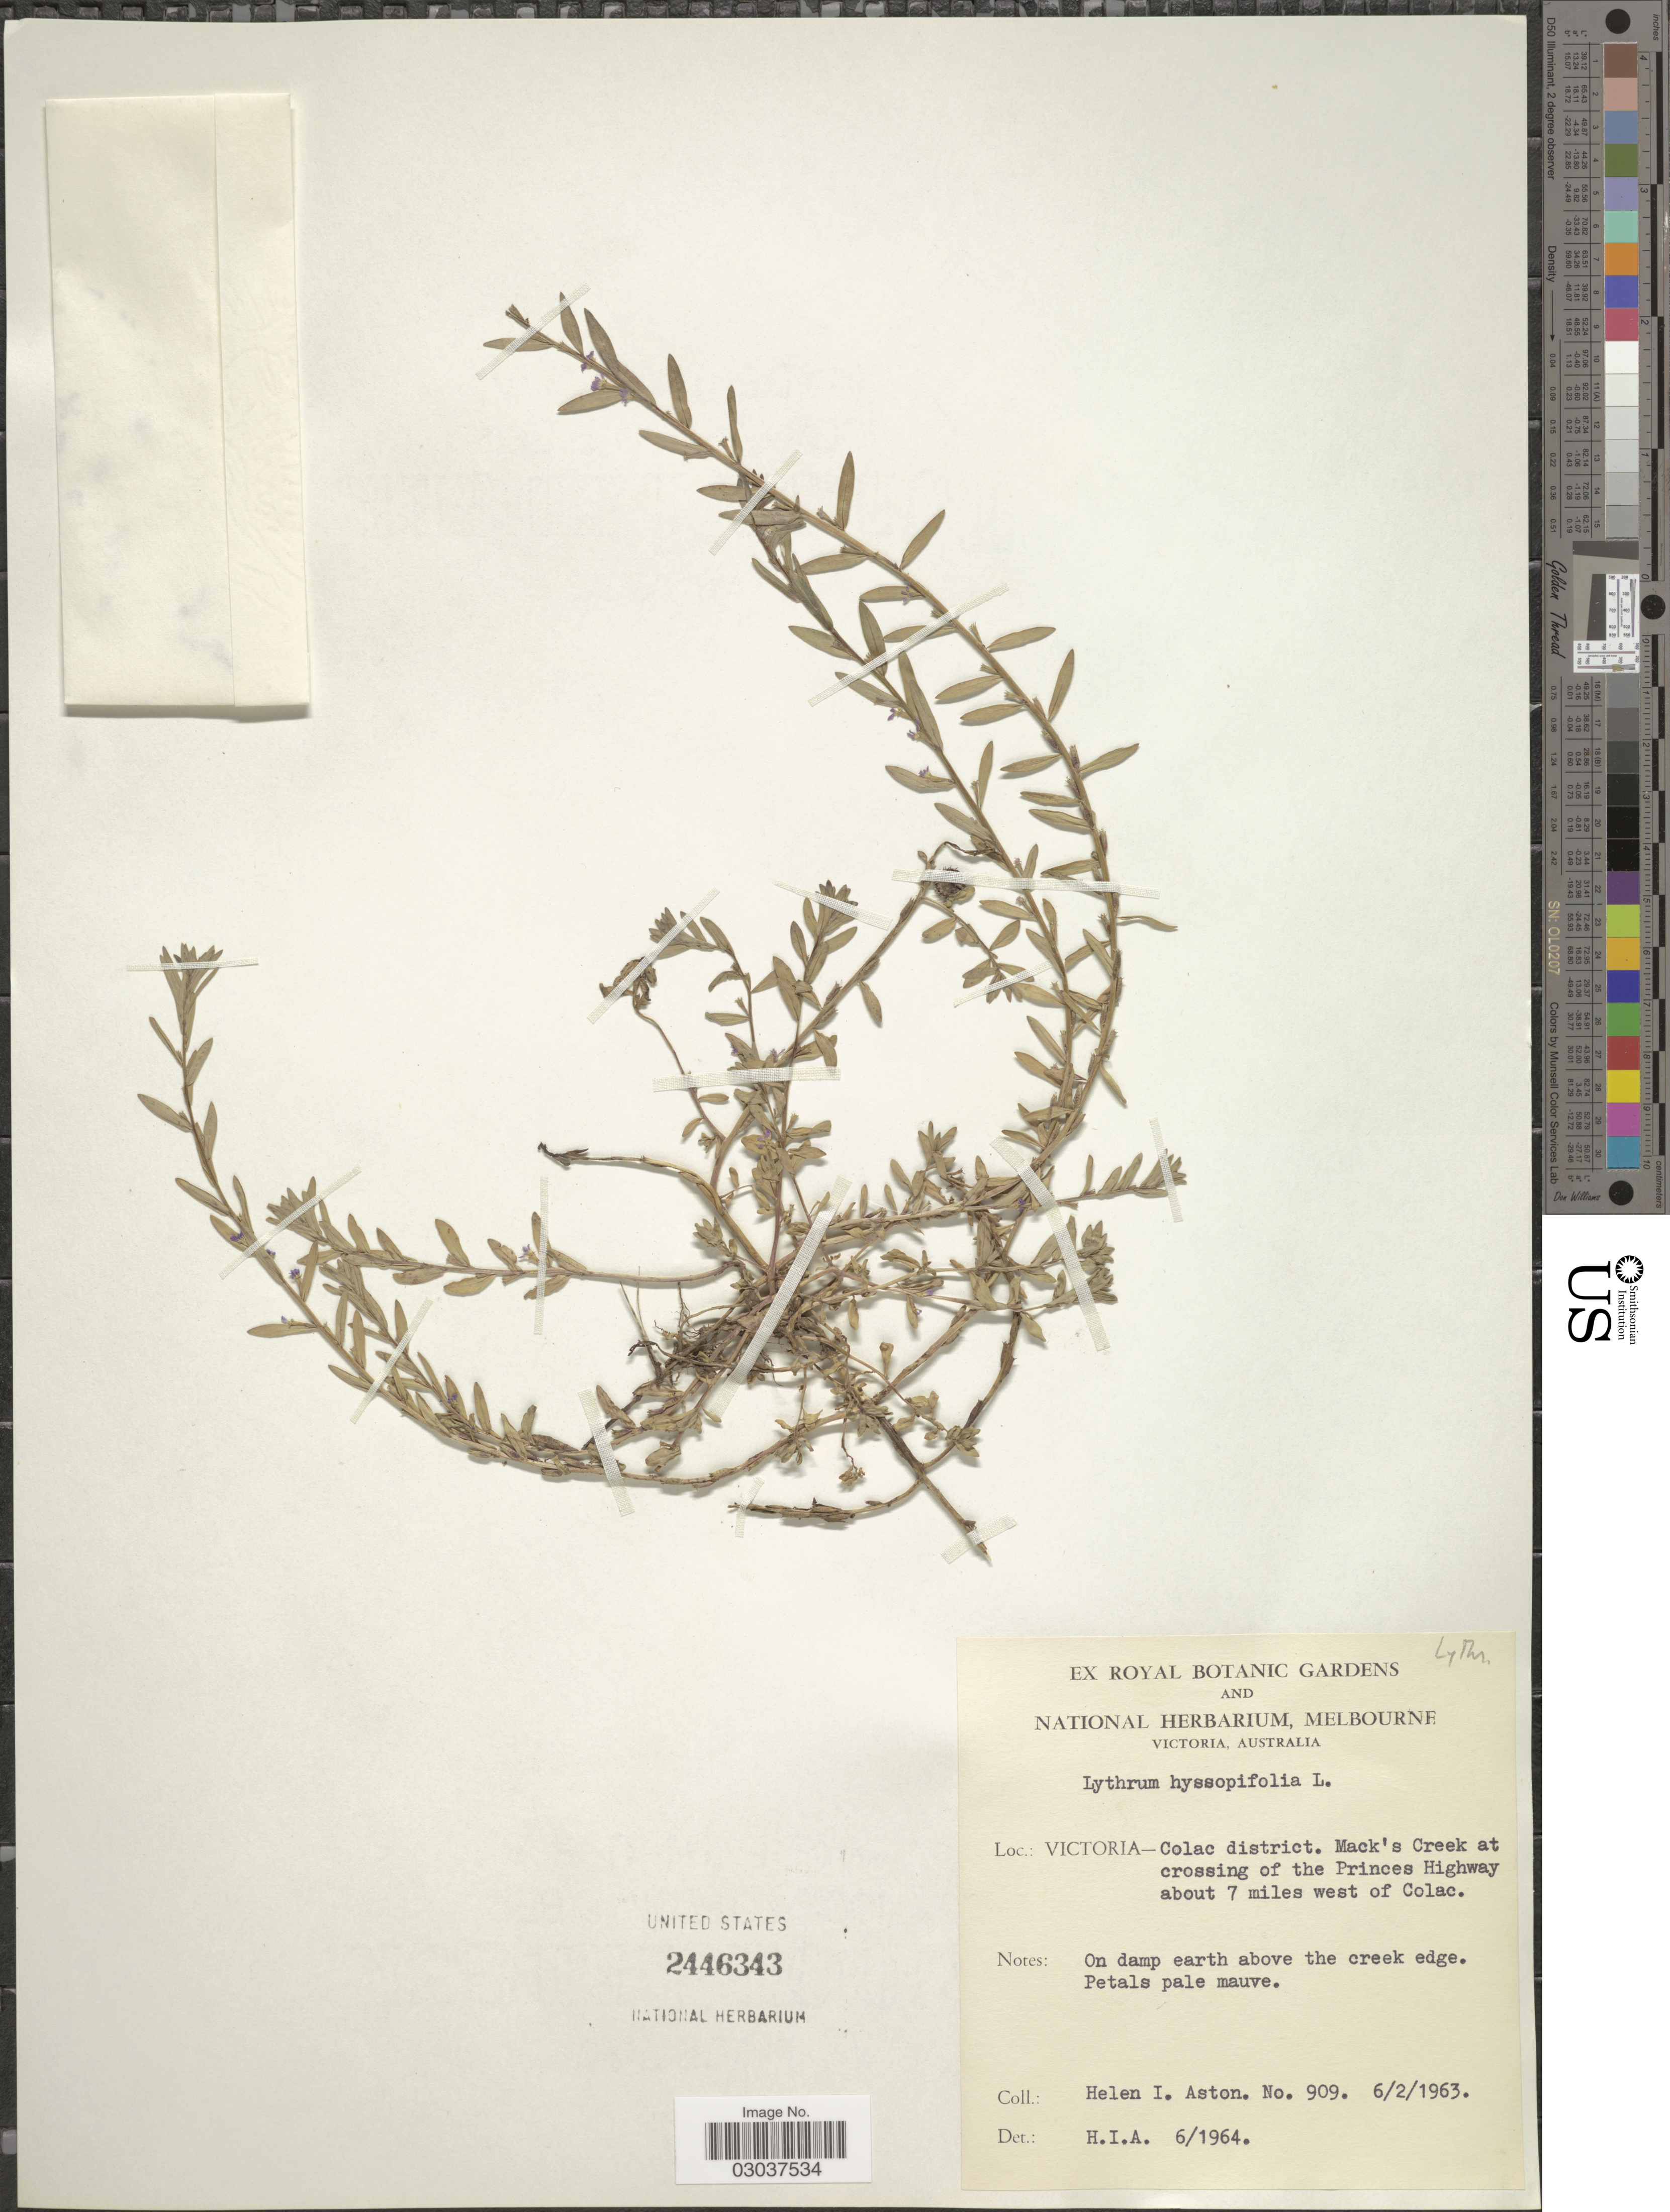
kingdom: Plantae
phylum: Tracheophyta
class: Magnoliopsida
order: Myrtales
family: Lythraceae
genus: Lythrum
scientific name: Lythrum hyssopifolia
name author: L.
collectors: H. I. Aston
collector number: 909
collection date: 1963-02-06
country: Australia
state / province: Victoria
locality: Victoria - Colac district. Mack's Creek at crossing of the Princes Highway about 7 miles west of Colac.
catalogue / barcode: US 2446343